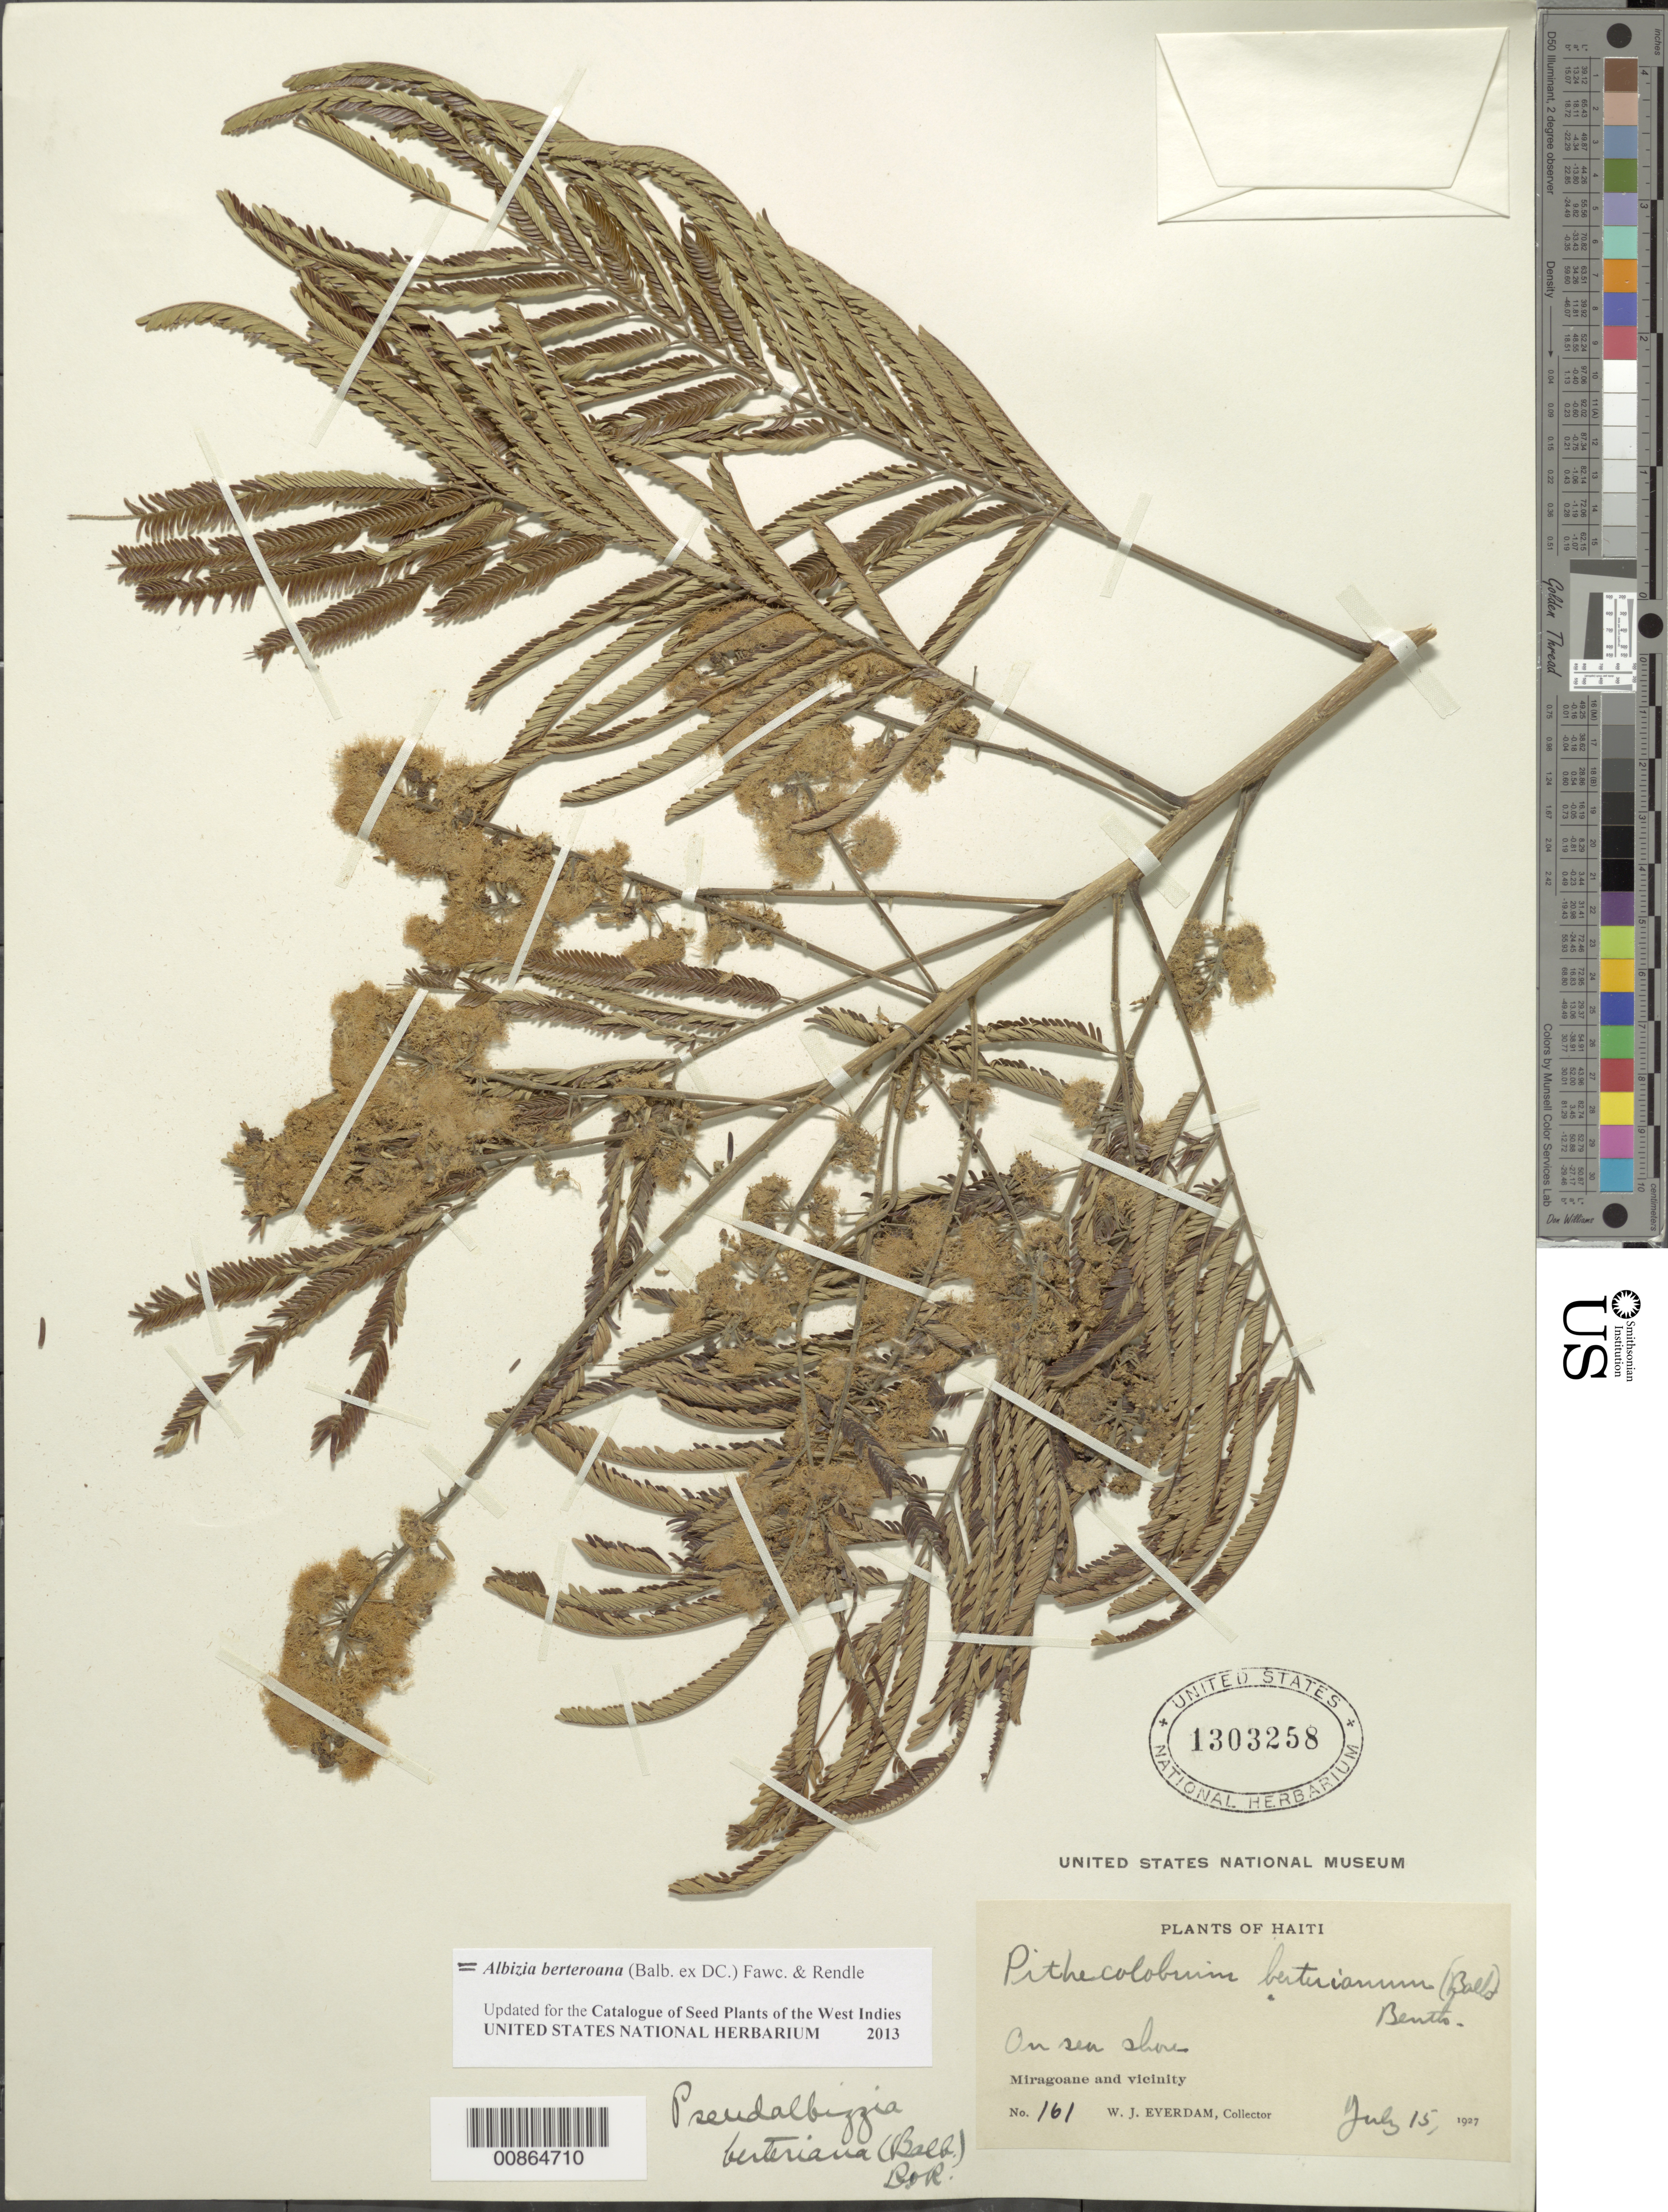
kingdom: Plantae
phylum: Tracheophyta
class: Magnoliopsida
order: Fabales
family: Fabaceae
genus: Pseudalbizzia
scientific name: Pseudalbizzia berteroana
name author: (Balb. ex DC.) Britton & Rose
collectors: W. J. Eyerdam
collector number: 161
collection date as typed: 15 Jul 1927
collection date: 1927-07-15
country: Haiti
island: Hispaniola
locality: Miragoane and vicinity.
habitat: On sea shore.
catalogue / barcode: US 1303258